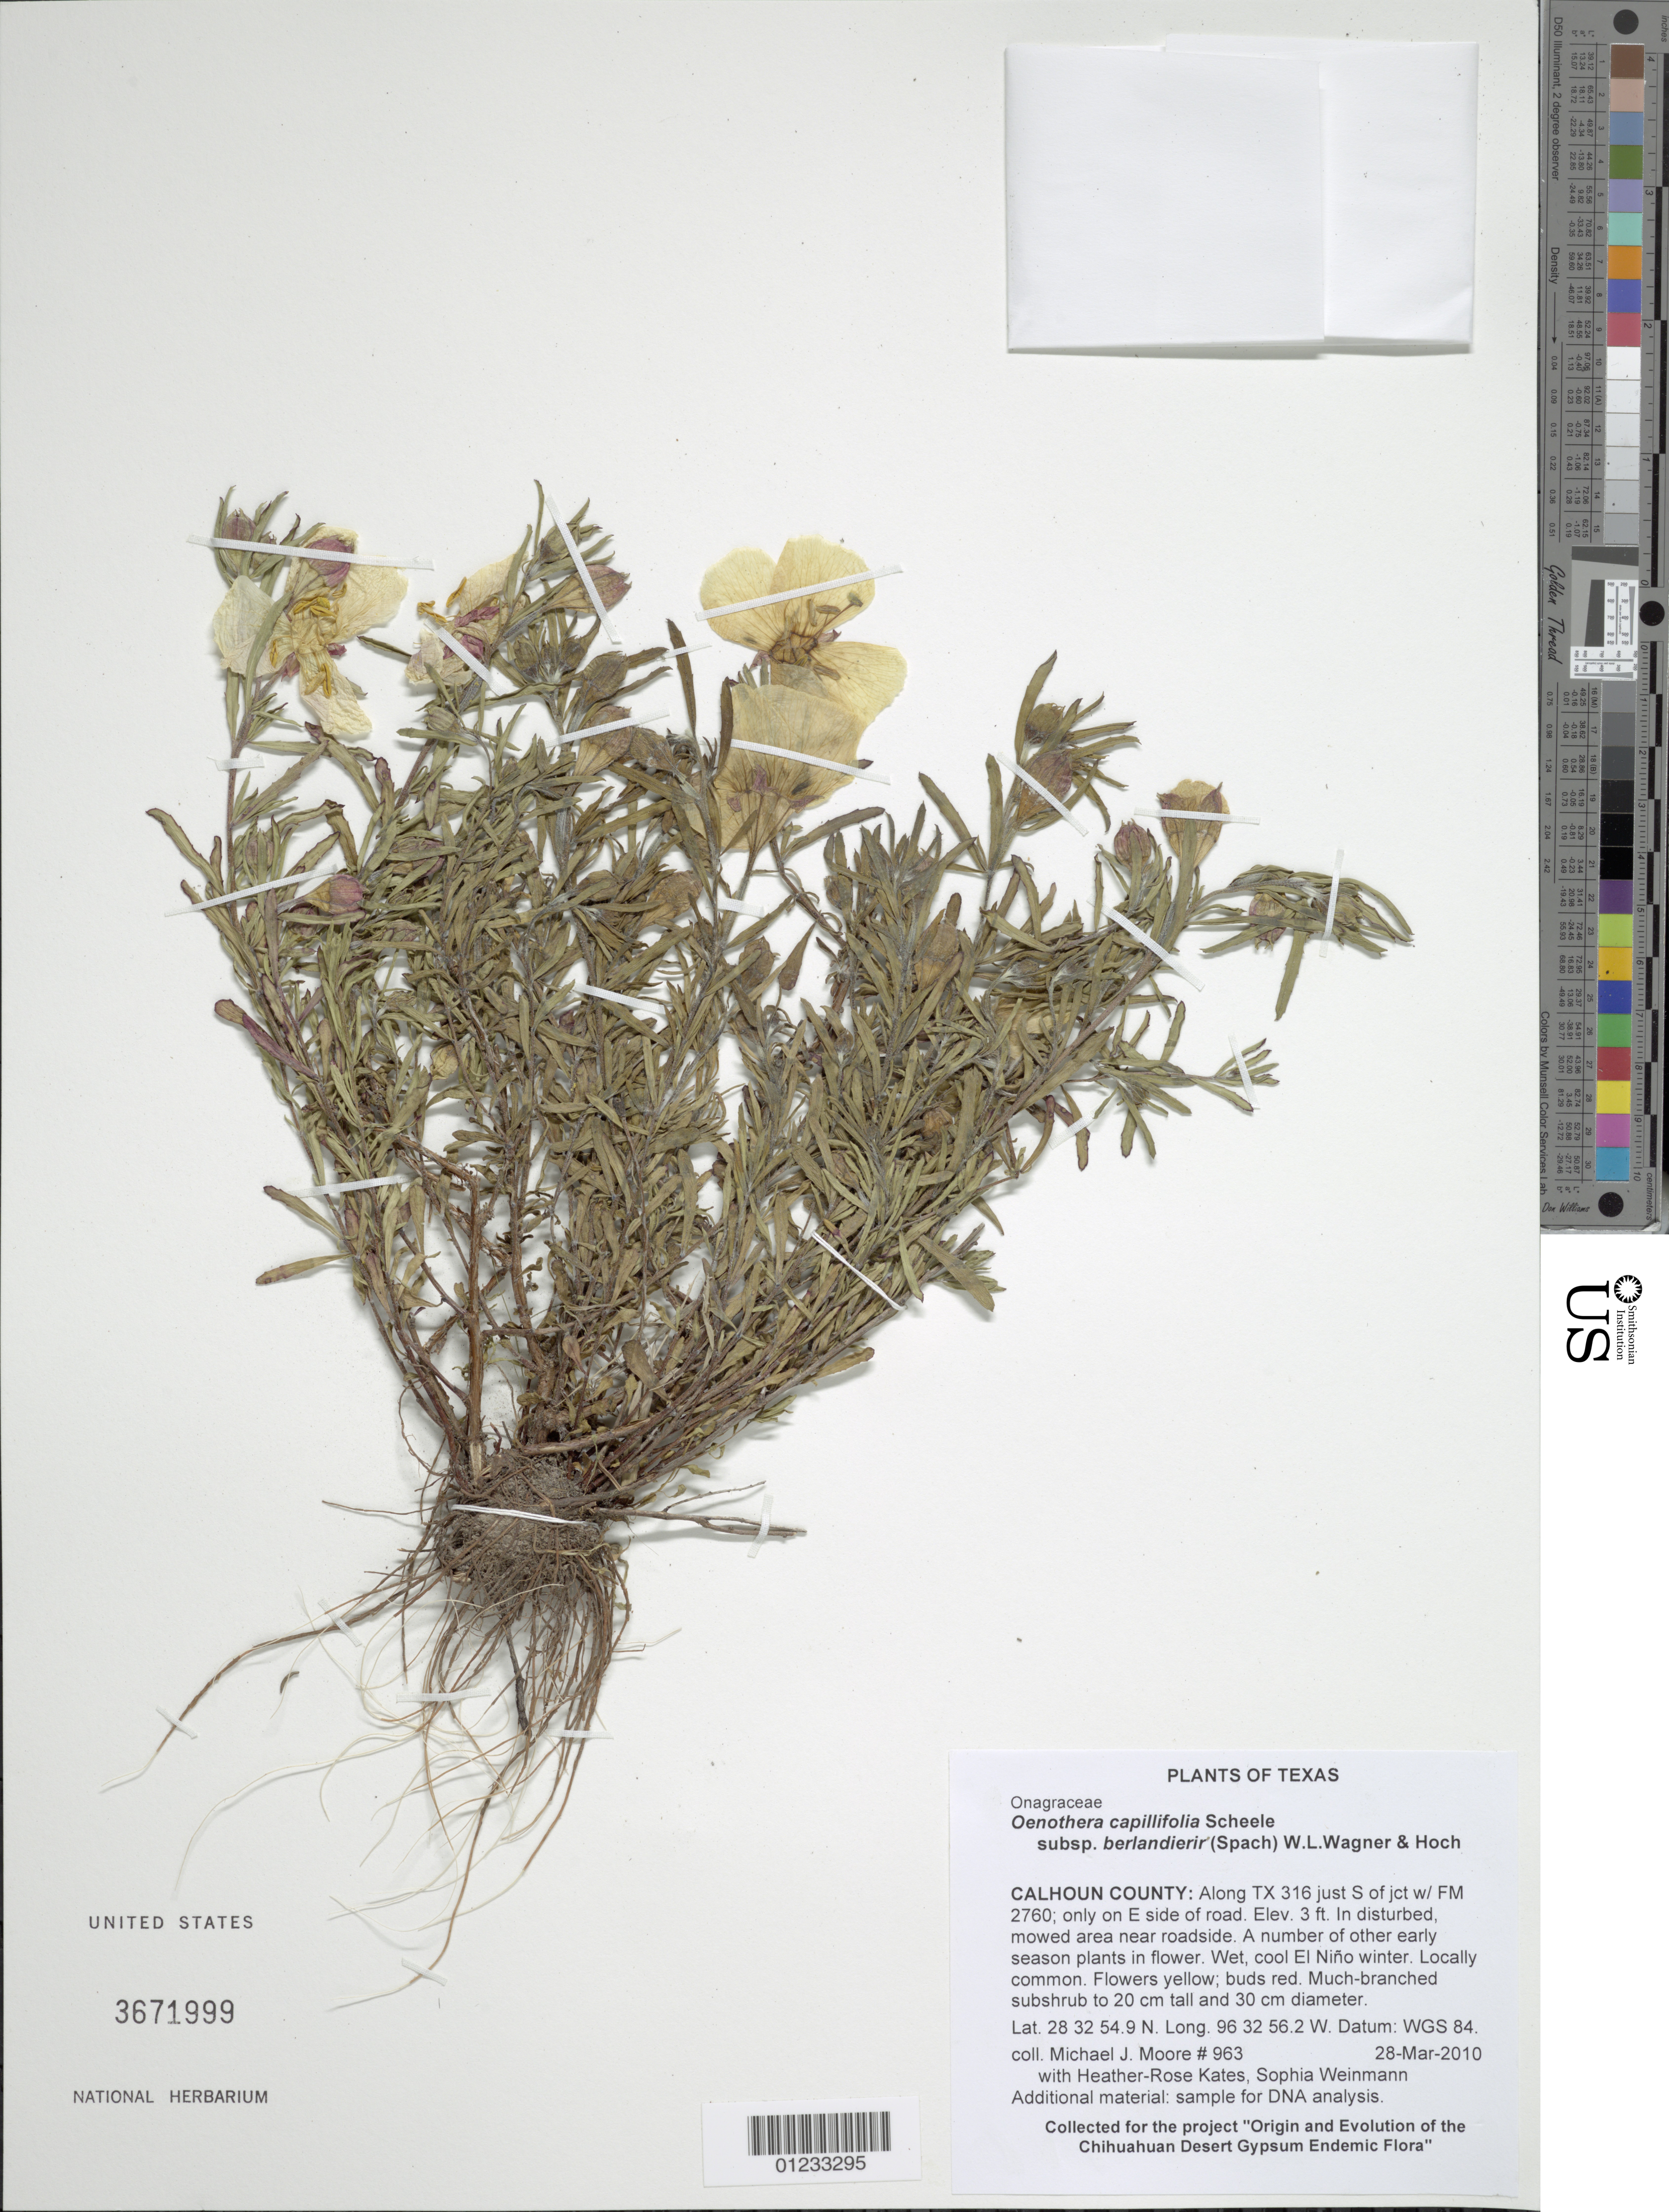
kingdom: Plantae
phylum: Tracheophyta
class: Magnoliopsida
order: Myrtales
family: Onagraceae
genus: Oenothera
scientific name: Oenothera capillifolia subsp. berlandieri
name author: (Spach) W.L. Wagner & Hoch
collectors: M. J. Moore, H.-R. Kates & S. Weinmann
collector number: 963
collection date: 2006-03-27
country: United States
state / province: Texas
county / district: Calhoun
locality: Along TX 316 just S of jct w/ FM 2760; only on E side of road.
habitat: In disturbed, mowed area near roadside. A number of other early season plants in flower. Wet, cool El Niño winter.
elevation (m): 1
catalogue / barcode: US 3671999